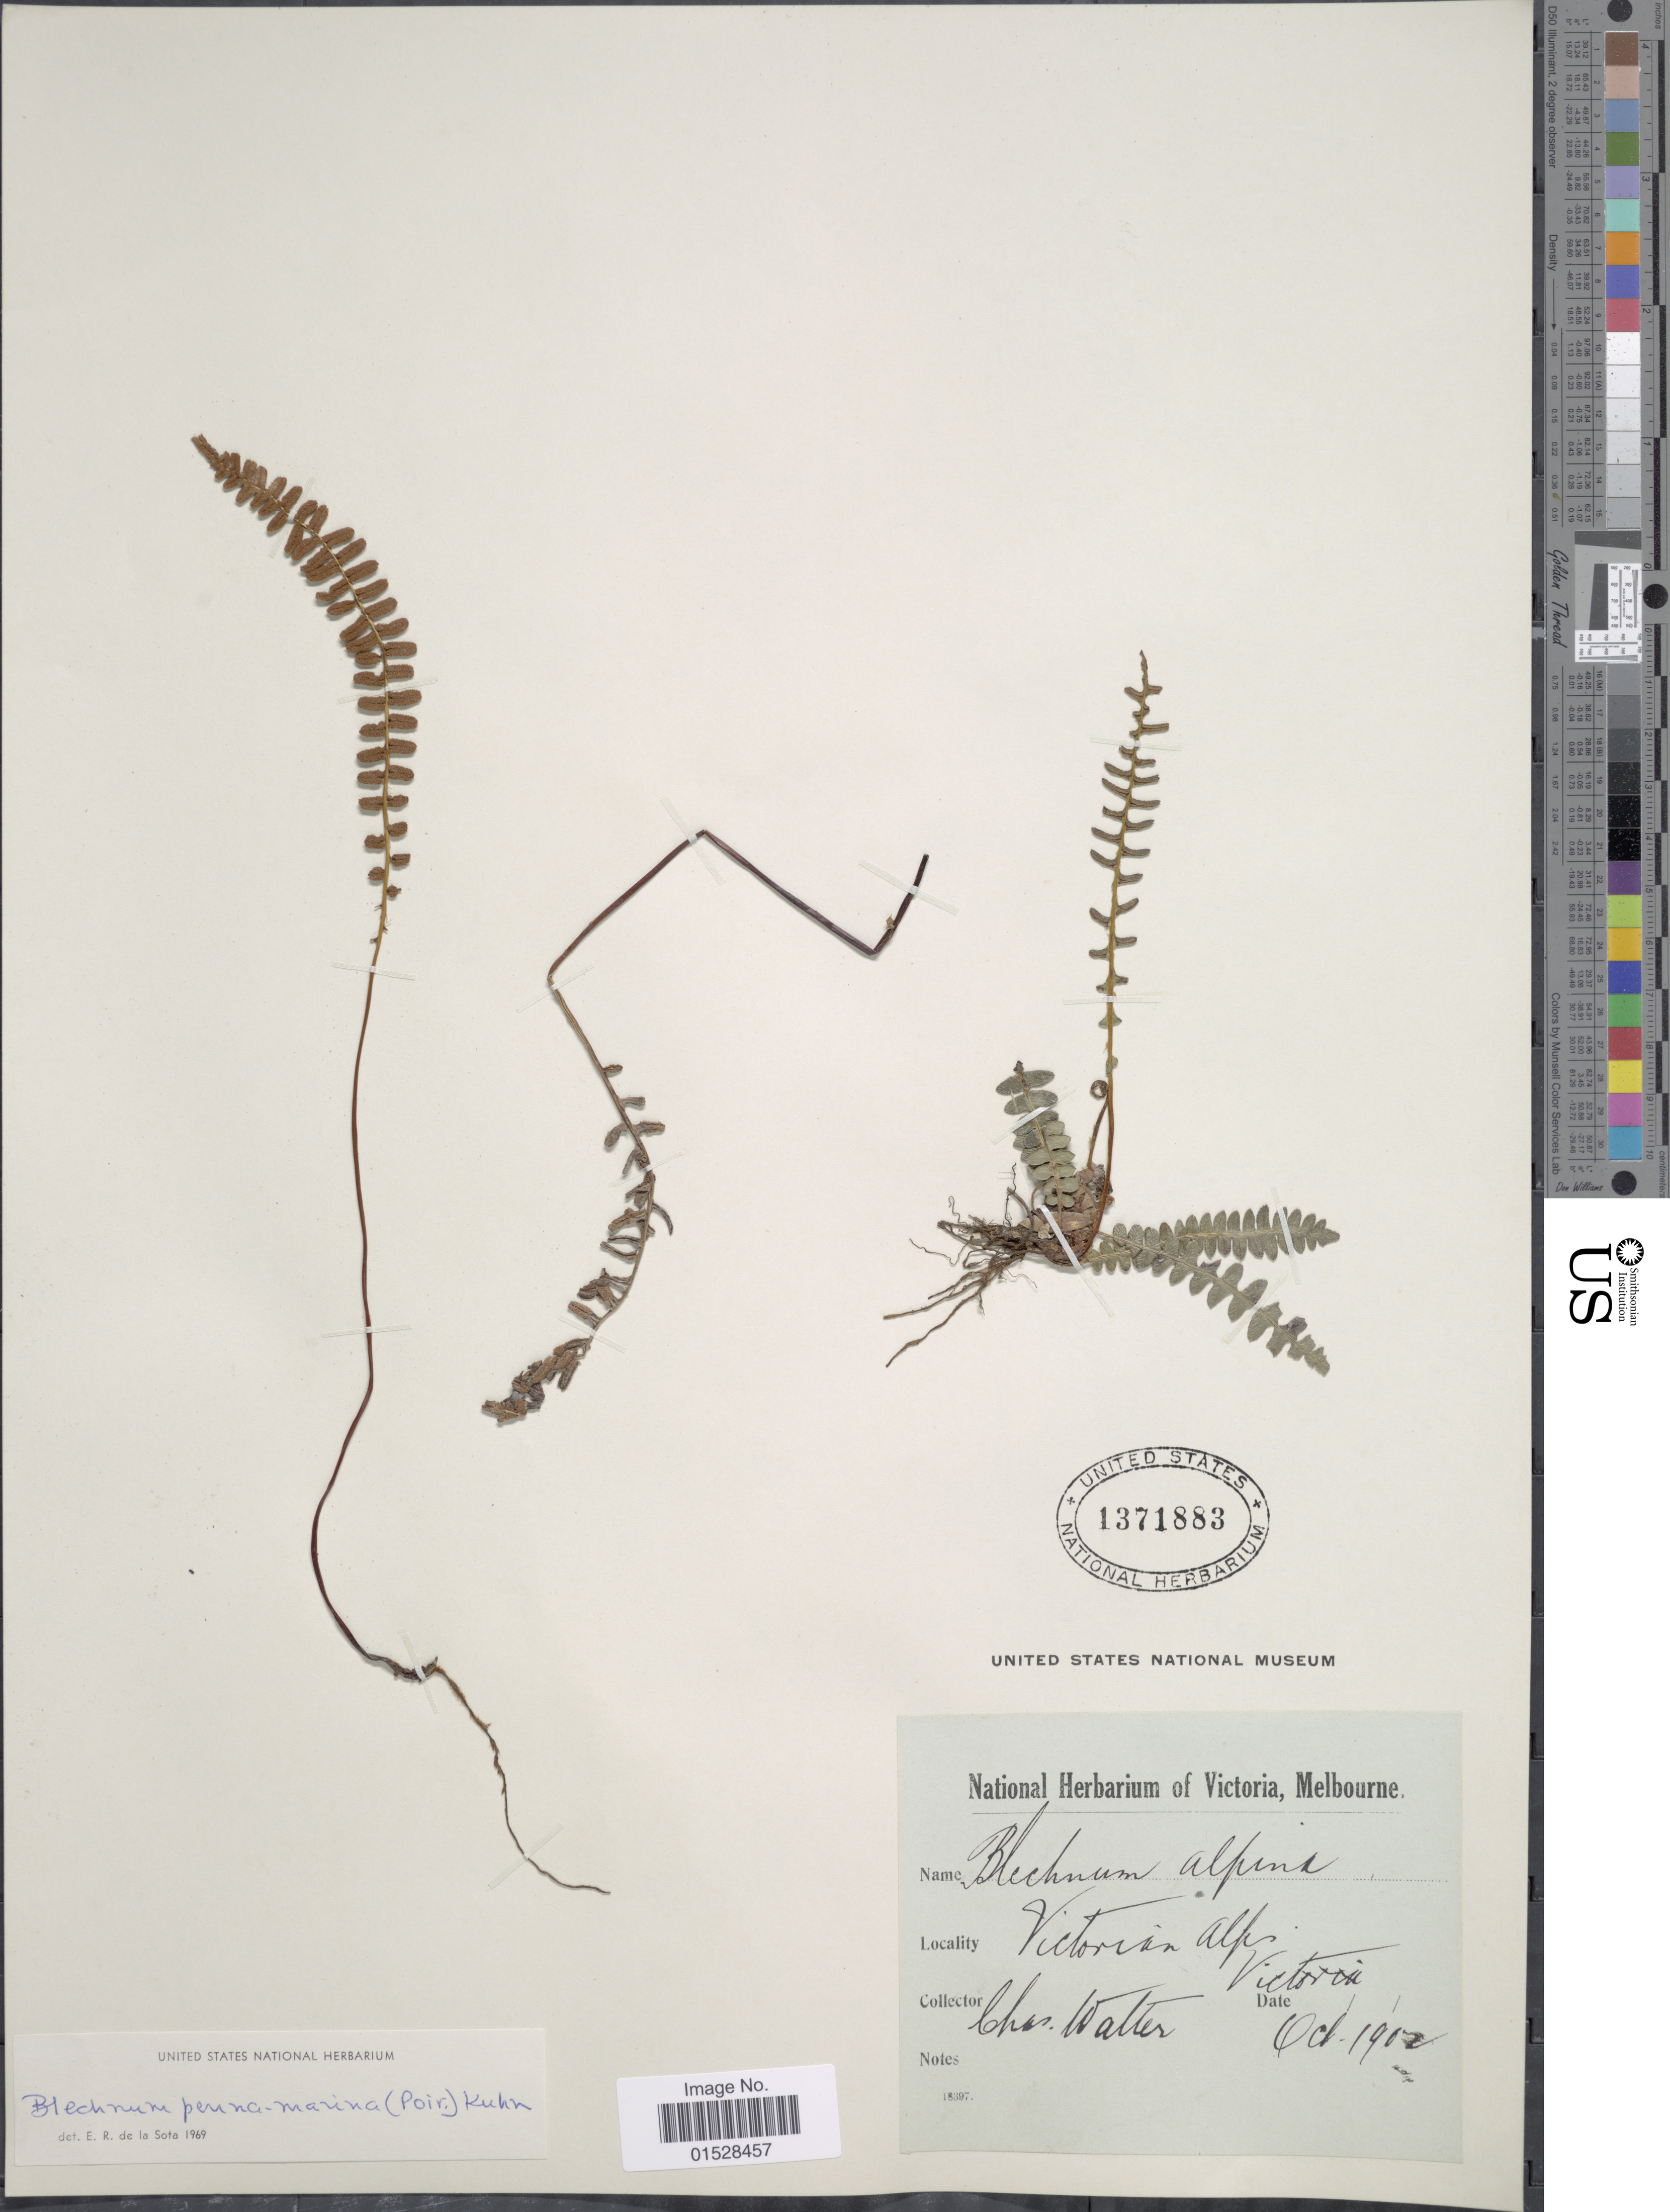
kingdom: Plantae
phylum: Tracheophyta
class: Polypodiopsida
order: Polypodiales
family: Blechnaceae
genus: Blechnum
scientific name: Blechnum penna-marina subsp. alpina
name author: T.C. Chambers & P. A. Farrant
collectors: C. Walter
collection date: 1902-10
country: Australia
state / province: Victoria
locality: Victorian Alps, Victoria.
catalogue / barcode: US 1371883